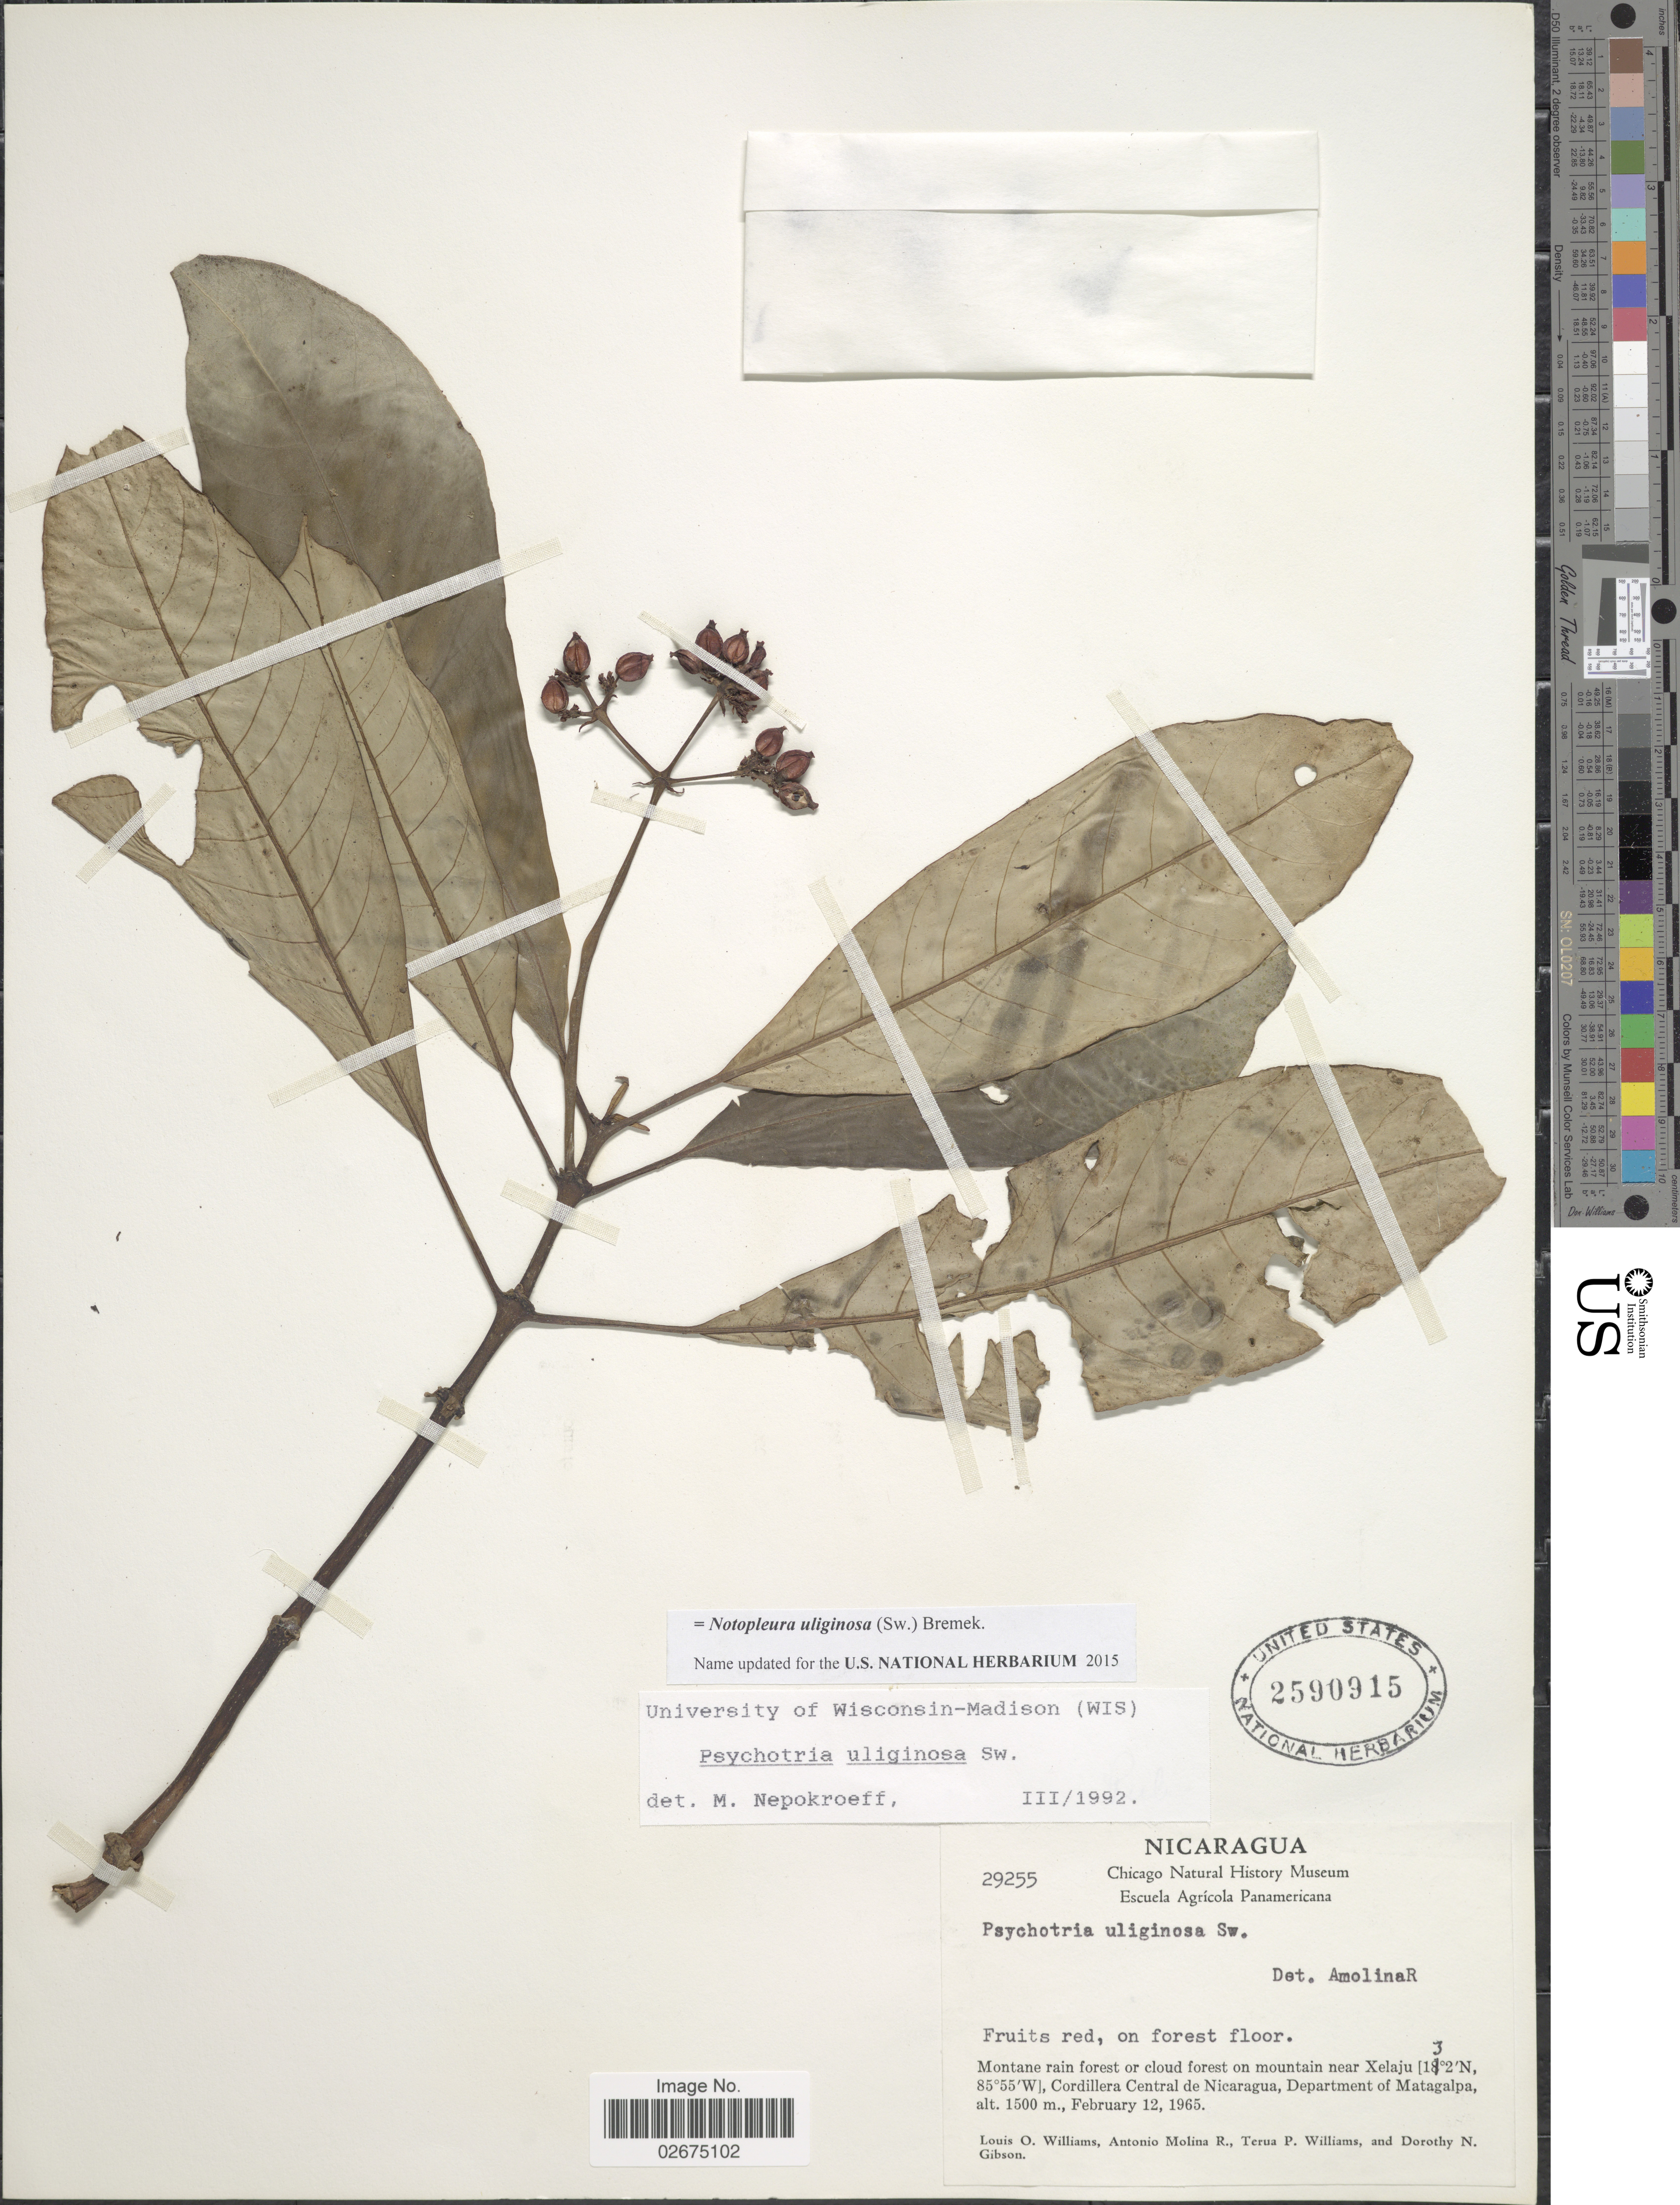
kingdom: Plantae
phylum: Tracheophyta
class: Magnoliopsida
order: Gentianales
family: Rubiaceae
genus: Notopleura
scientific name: Notopleura uliginosa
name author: (Sw.) Bremek.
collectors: L. O. Williams, A. Molina R., T. P. Williams & D. N. Gibson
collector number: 29255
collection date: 1965-02-12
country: Nicaragua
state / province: Matagalpa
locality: Montane rain forest or cloud forest on mountain near Xelaju, Cordillera Central de Nicaragua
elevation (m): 1500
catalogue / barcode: US 2590915